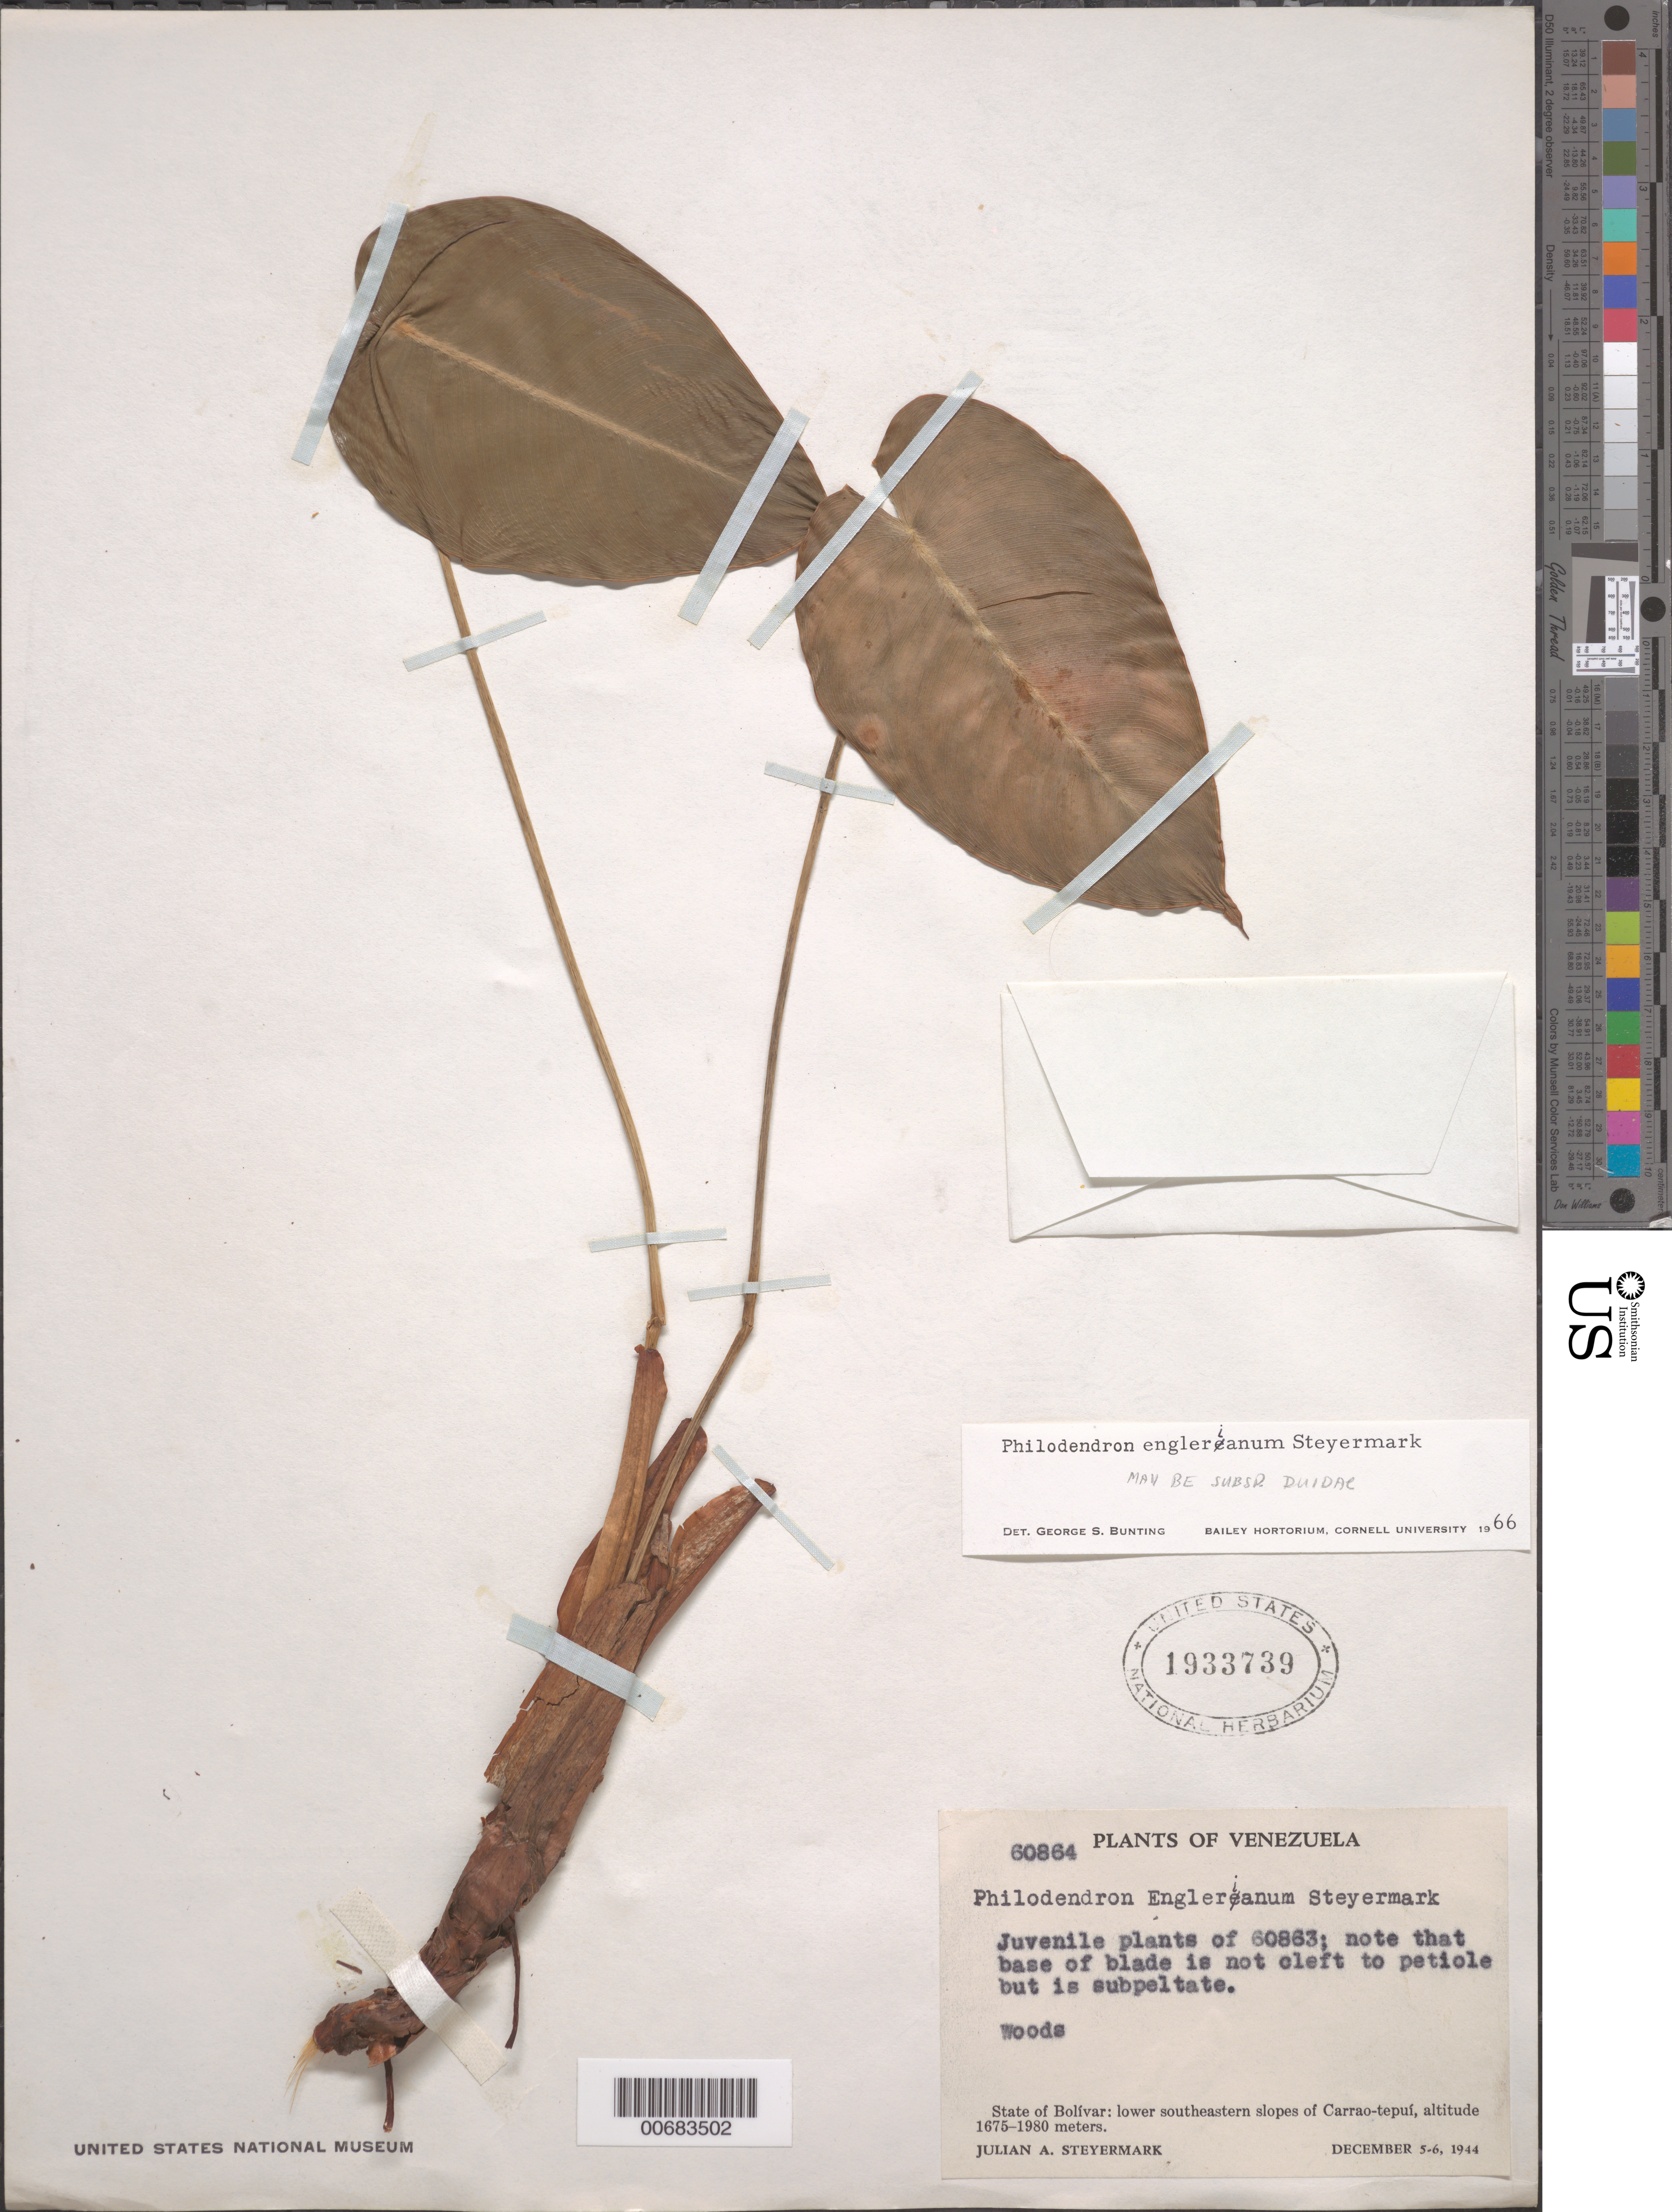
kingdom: Plantae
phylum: Tracheophyta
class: Liliopsida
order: Alismatales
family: Araceae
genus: Philodendron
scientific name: Philodendron englerianum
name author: Steyerm.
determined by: Bunting, G. S.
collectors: J. Steyermark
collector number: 60864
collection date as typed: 5-Dec-44 to 6-Dec-44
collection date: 1944-12-05/1944-12-06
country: Venezuela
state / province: Bolívar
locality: Carrao-tepuí, lower SE slopes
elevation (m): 1675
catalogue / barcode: US 1933739